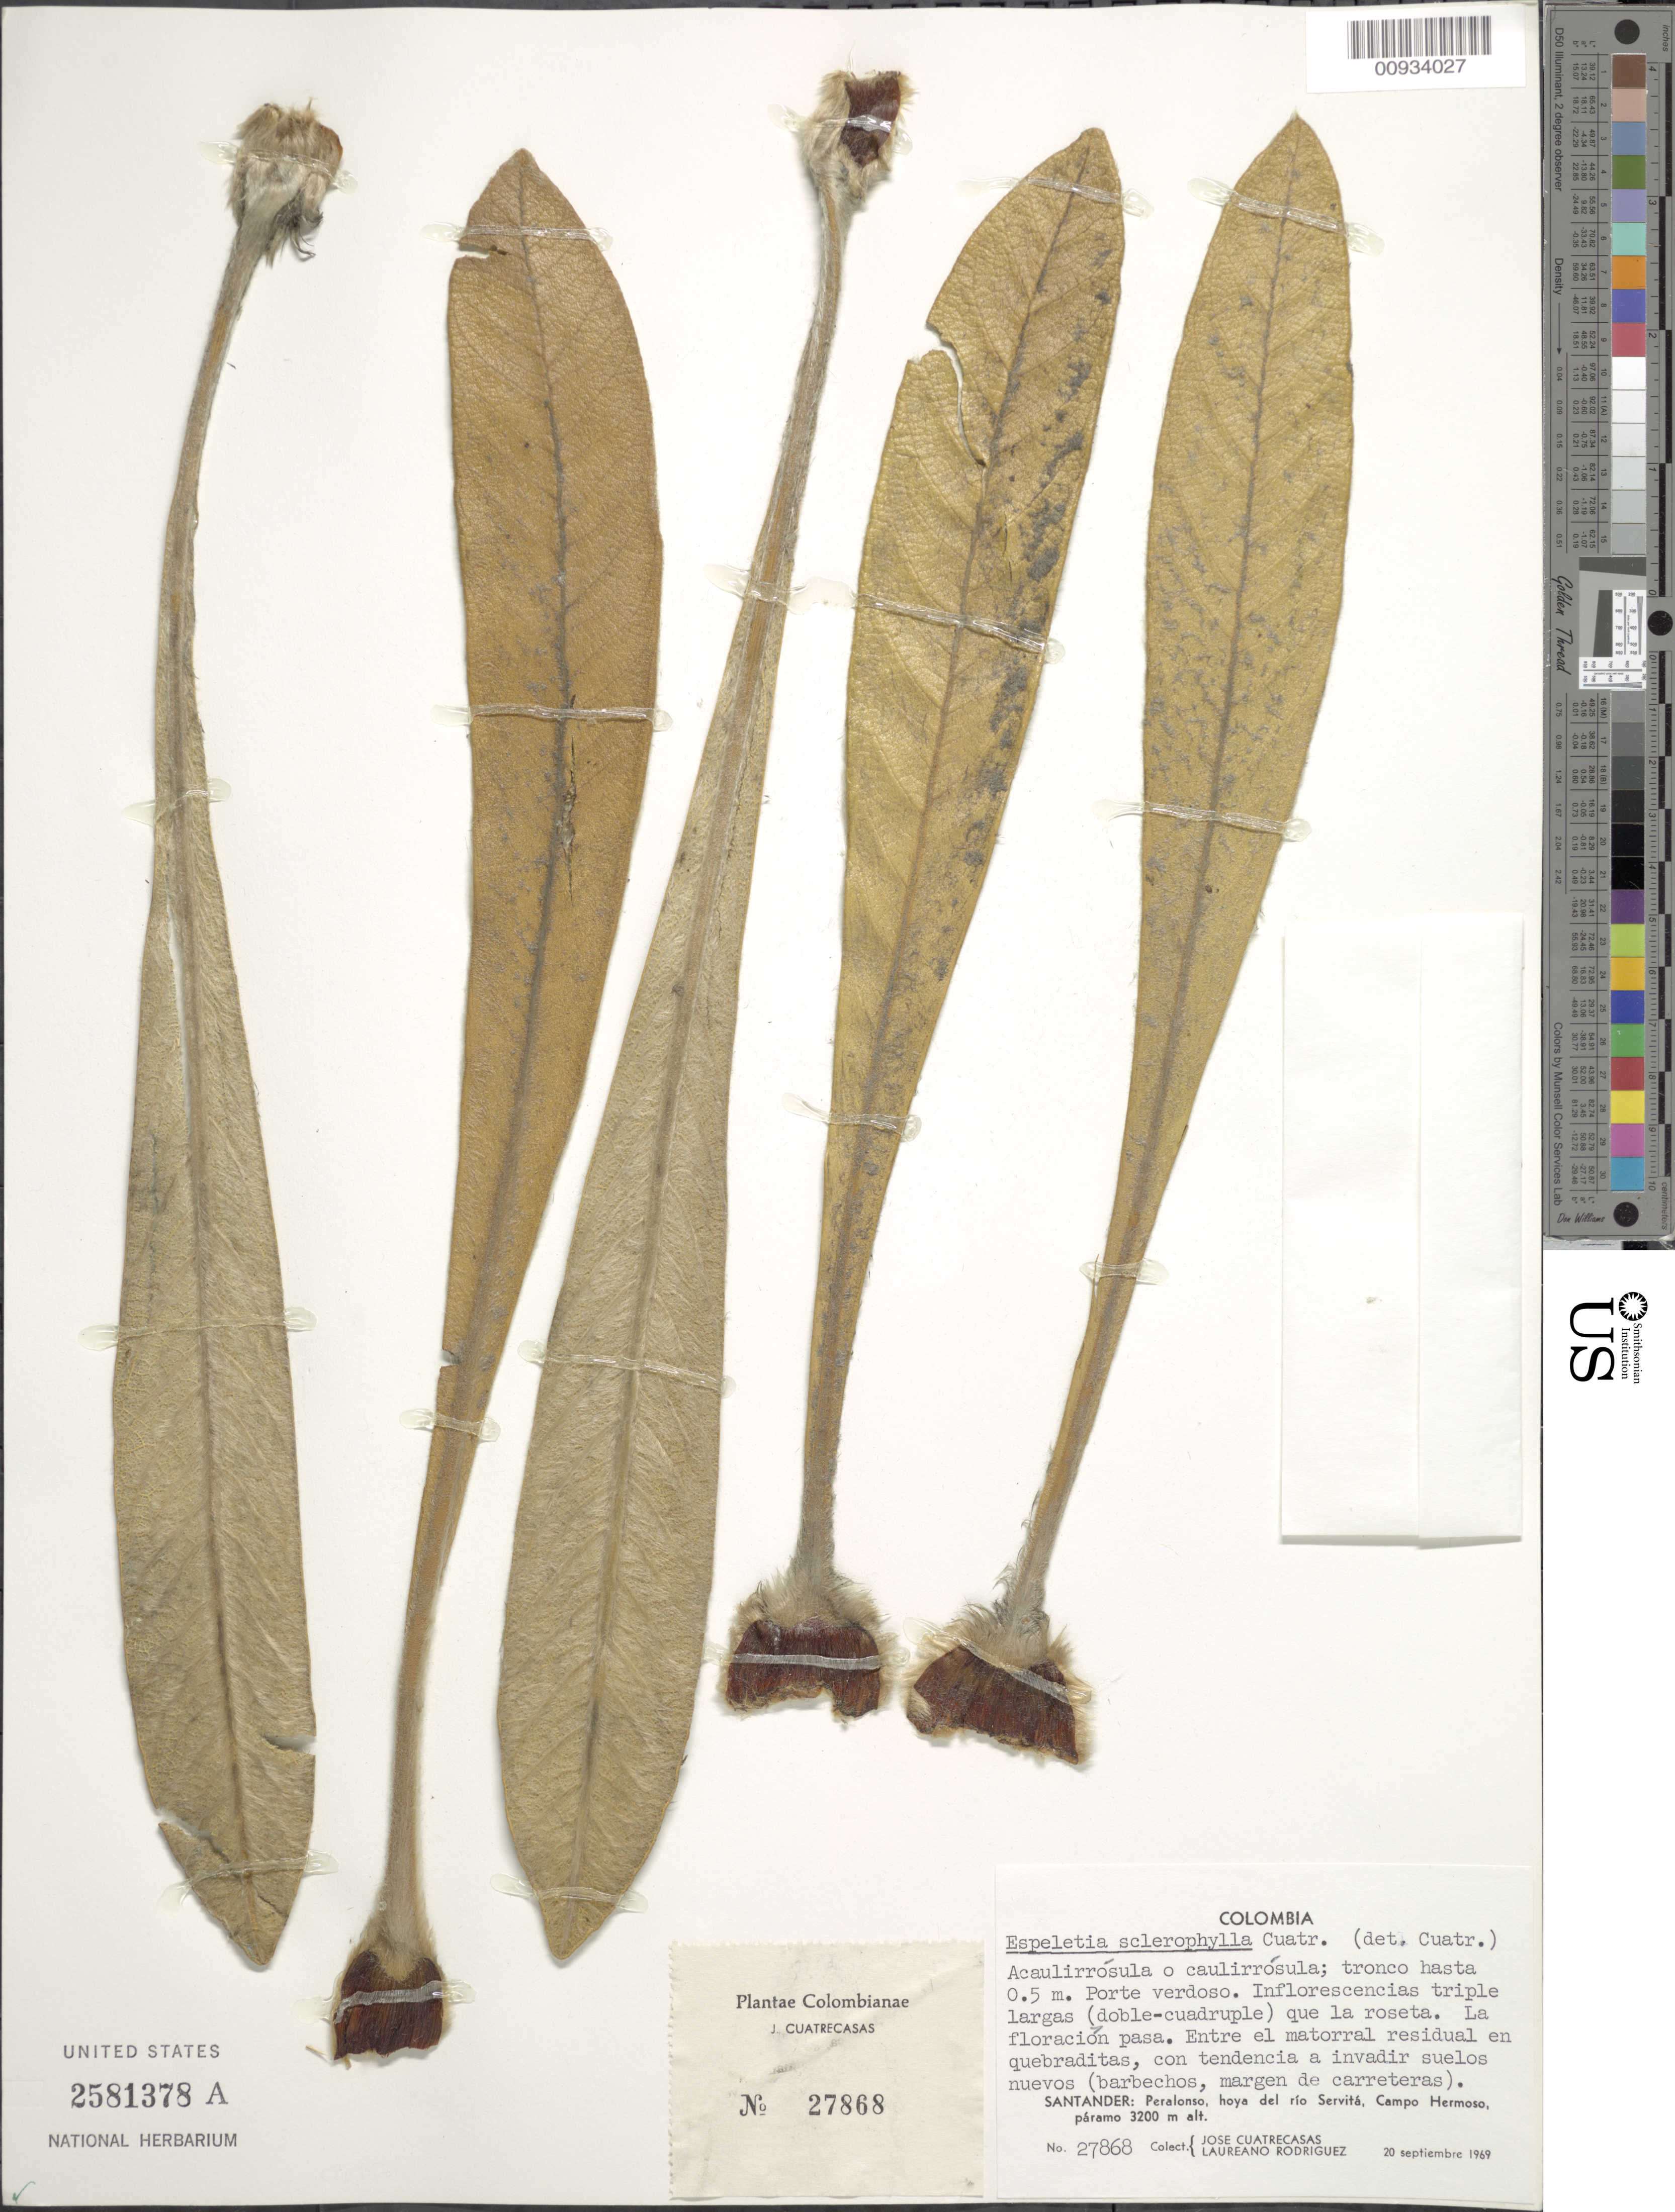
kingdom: Plantae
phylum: Tracheophyta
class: Magnoliopsida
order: Asterales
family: Asteraceae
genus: Espeletiopsis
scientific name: Espeletiopsis sclerophylla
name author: (Cuatrec.) Cuatrec.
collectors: J. Cuatrecasas & L. Rodriguez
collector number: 27868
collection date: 1969-09-20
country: Colombia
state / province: Santander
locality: Peralonso, hoya del rio Servita, Campo Hermoso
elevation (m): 3200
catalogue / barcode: US 2581378A